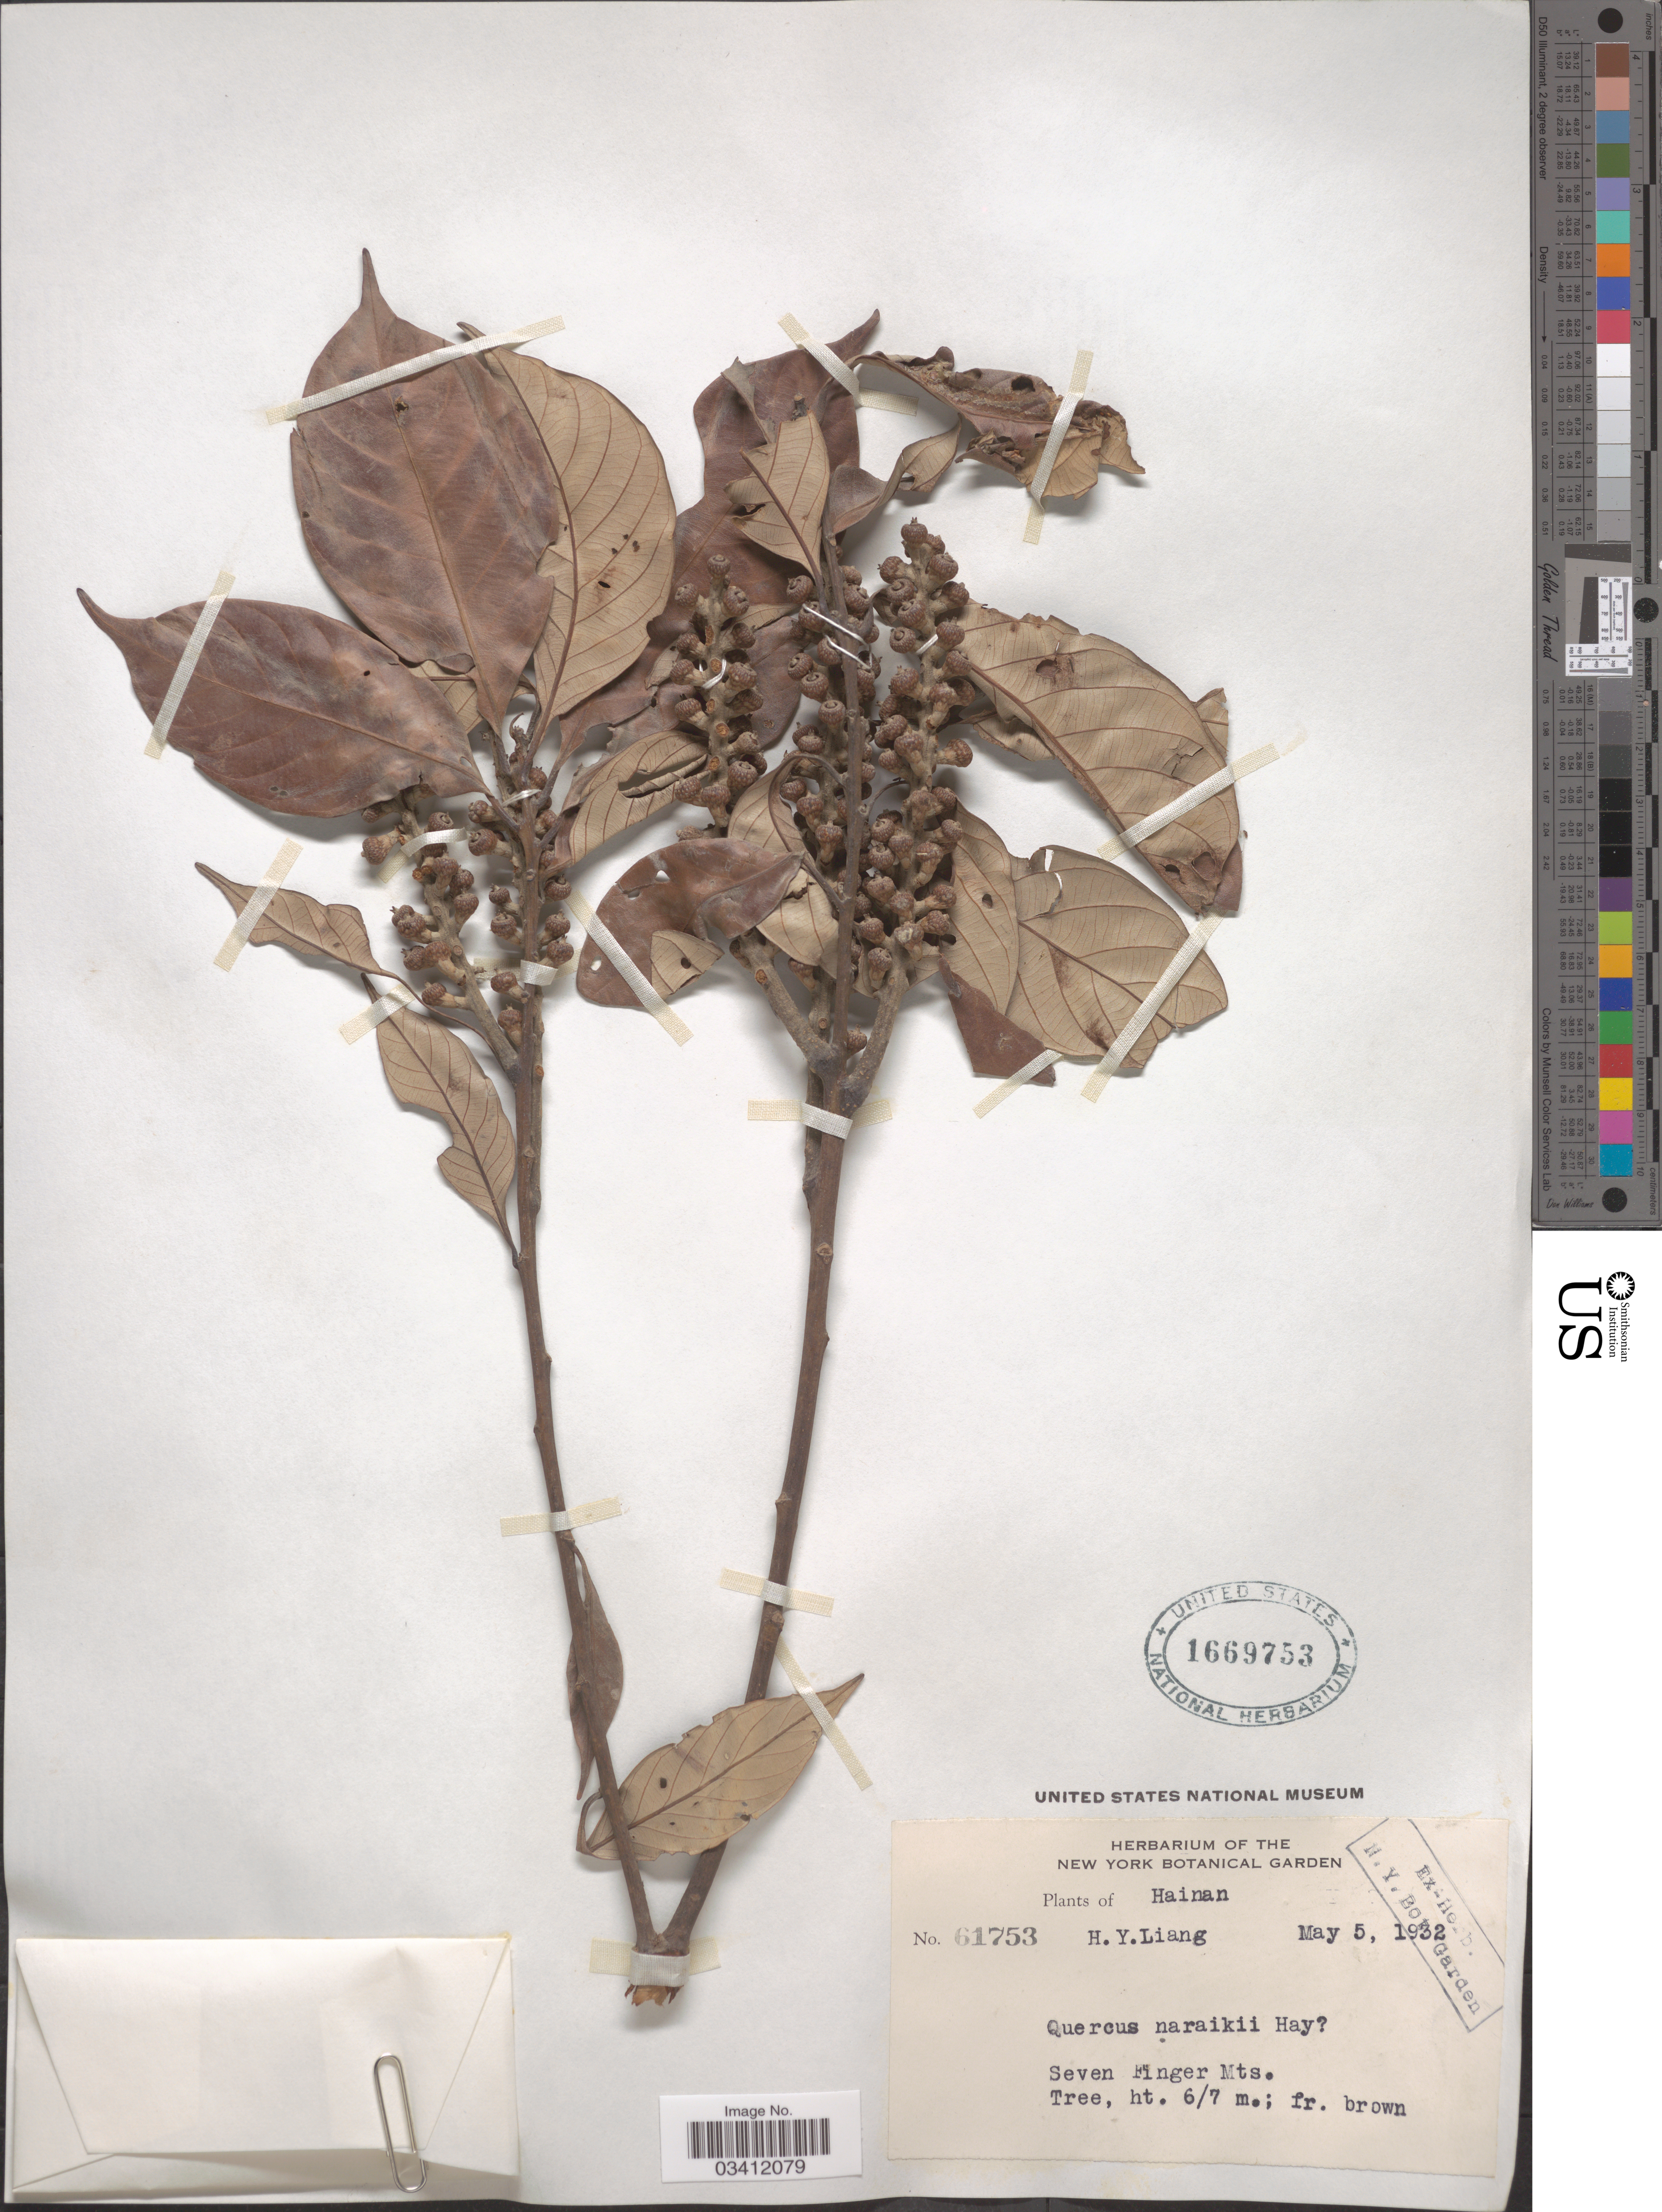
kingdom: Plantae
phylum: Tracheophyta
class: Magnoliopsida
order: Fagales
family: Fagaceae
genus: Quercus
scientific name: Quercus nariakii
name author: Hayata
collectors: H. Y. Liang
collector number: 61753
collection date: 1932-05-05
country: China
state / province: Hainan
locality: Seven Finger Mts.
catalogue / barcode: US 1669753